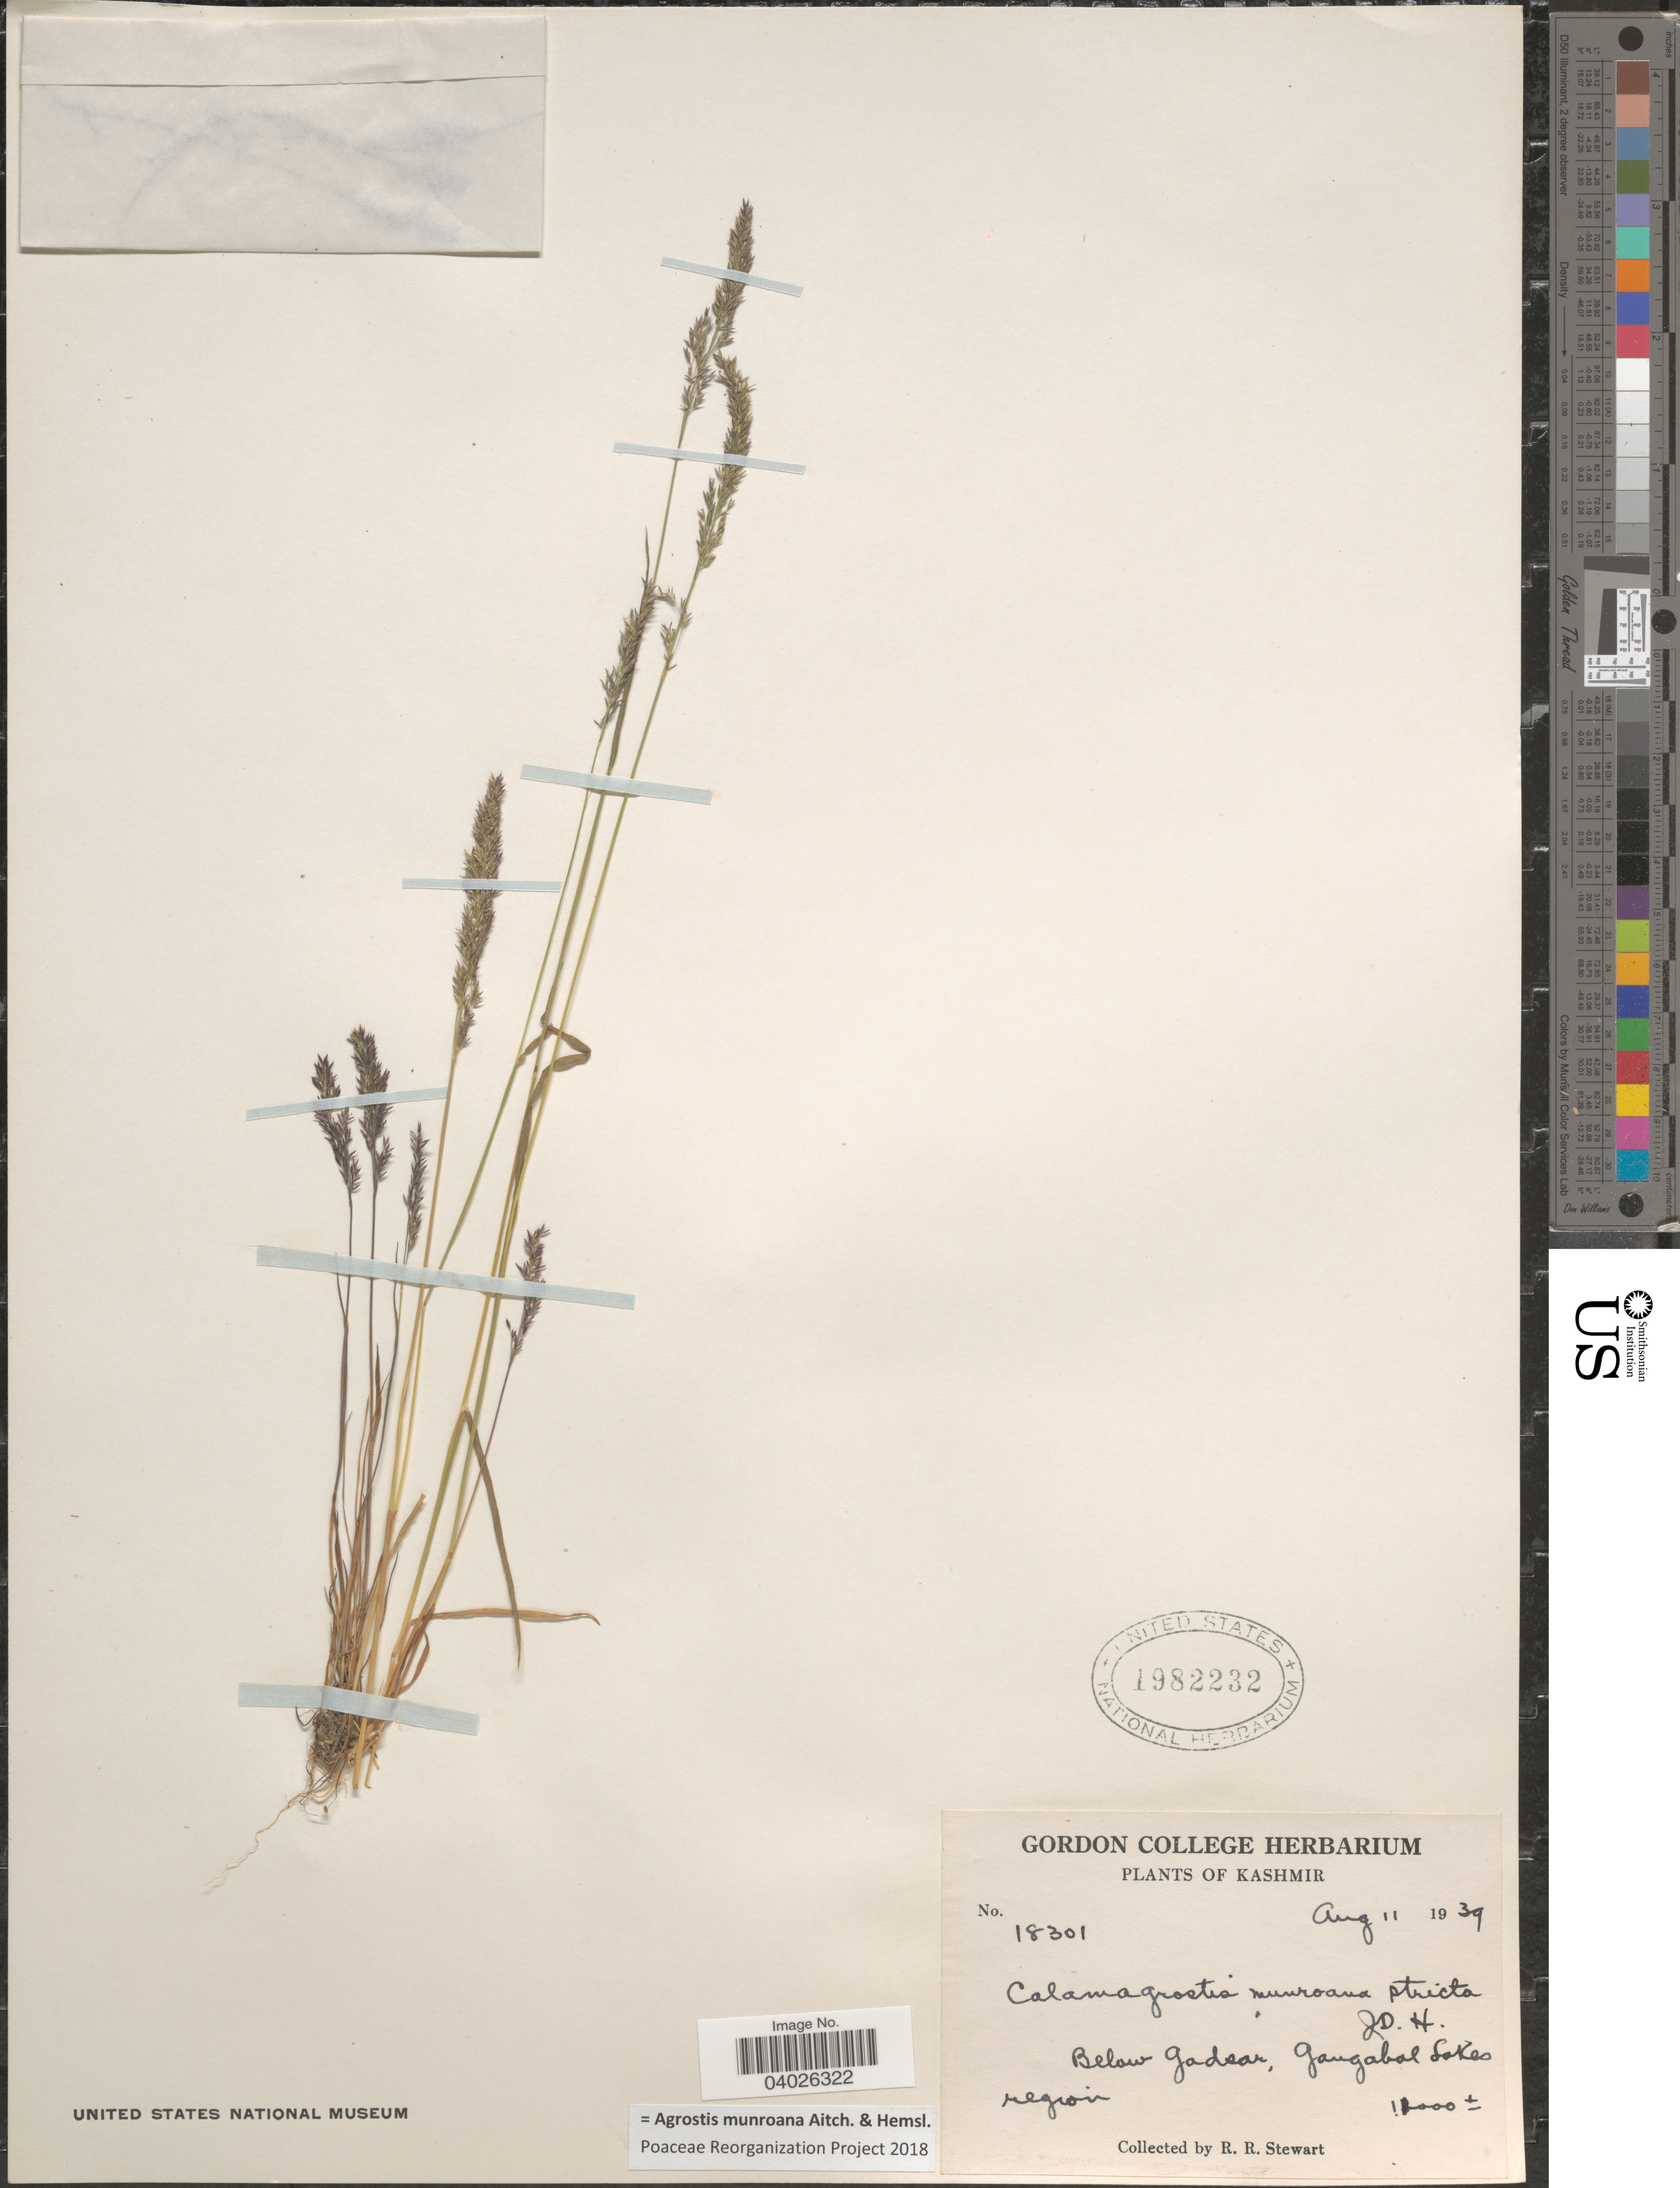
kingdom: Plantae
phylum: Tracheophyta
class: Liliopsida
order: Poales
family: Poaceae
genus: Agrostis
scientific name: Agrostis munroana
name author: Aitch. & Hemsl.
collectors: R. Stewart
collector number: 18301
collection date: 1939-08-11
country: India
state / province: Jammu and Kashmir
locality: Kashmir. Below Gadsar, Gangabal Lakes region.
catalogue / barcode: US 1982232